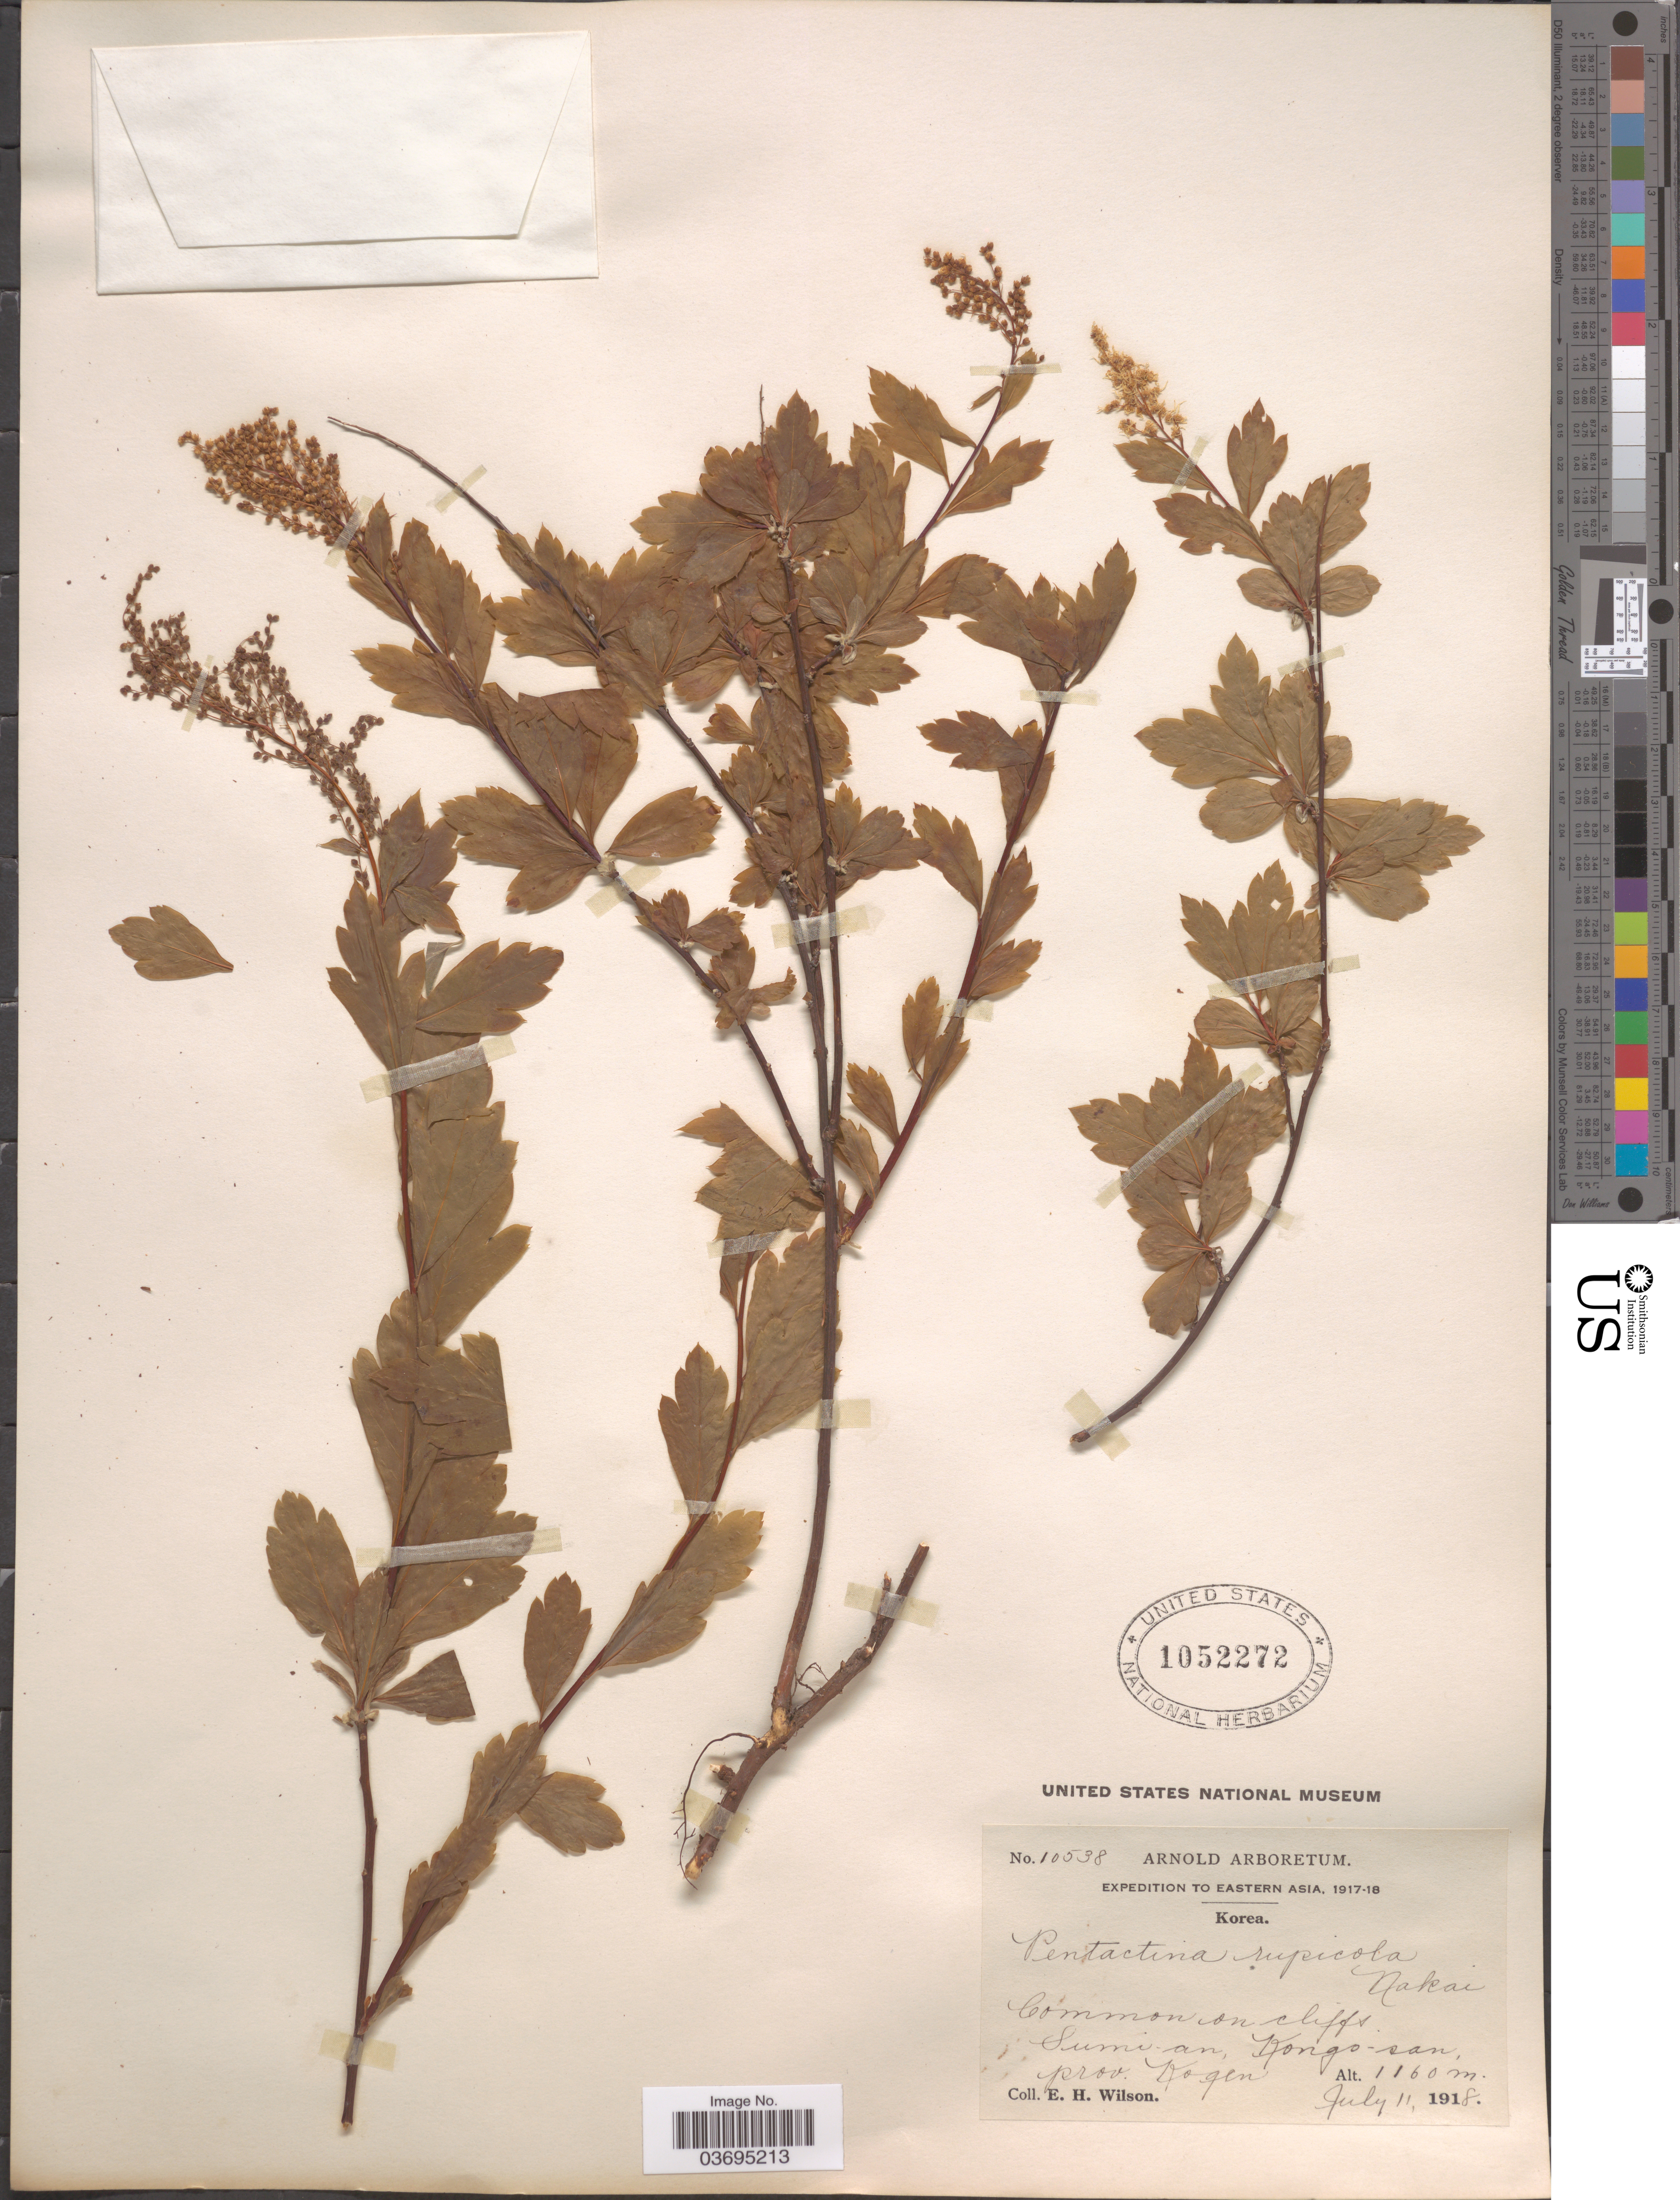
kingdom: Plantae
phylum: Tracheophyta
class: Magnoliopsida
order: Rosales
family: Rosaceae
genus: Pentactina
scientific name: Pentactina rupicola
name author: Nakai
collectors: E. Wilson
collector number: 10538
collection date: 1918-07-11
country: North Korea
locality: Eastern Asia. Sumi-an, Kongo-san, prov. Kogen.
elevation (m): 1160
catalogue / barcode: US 1052272